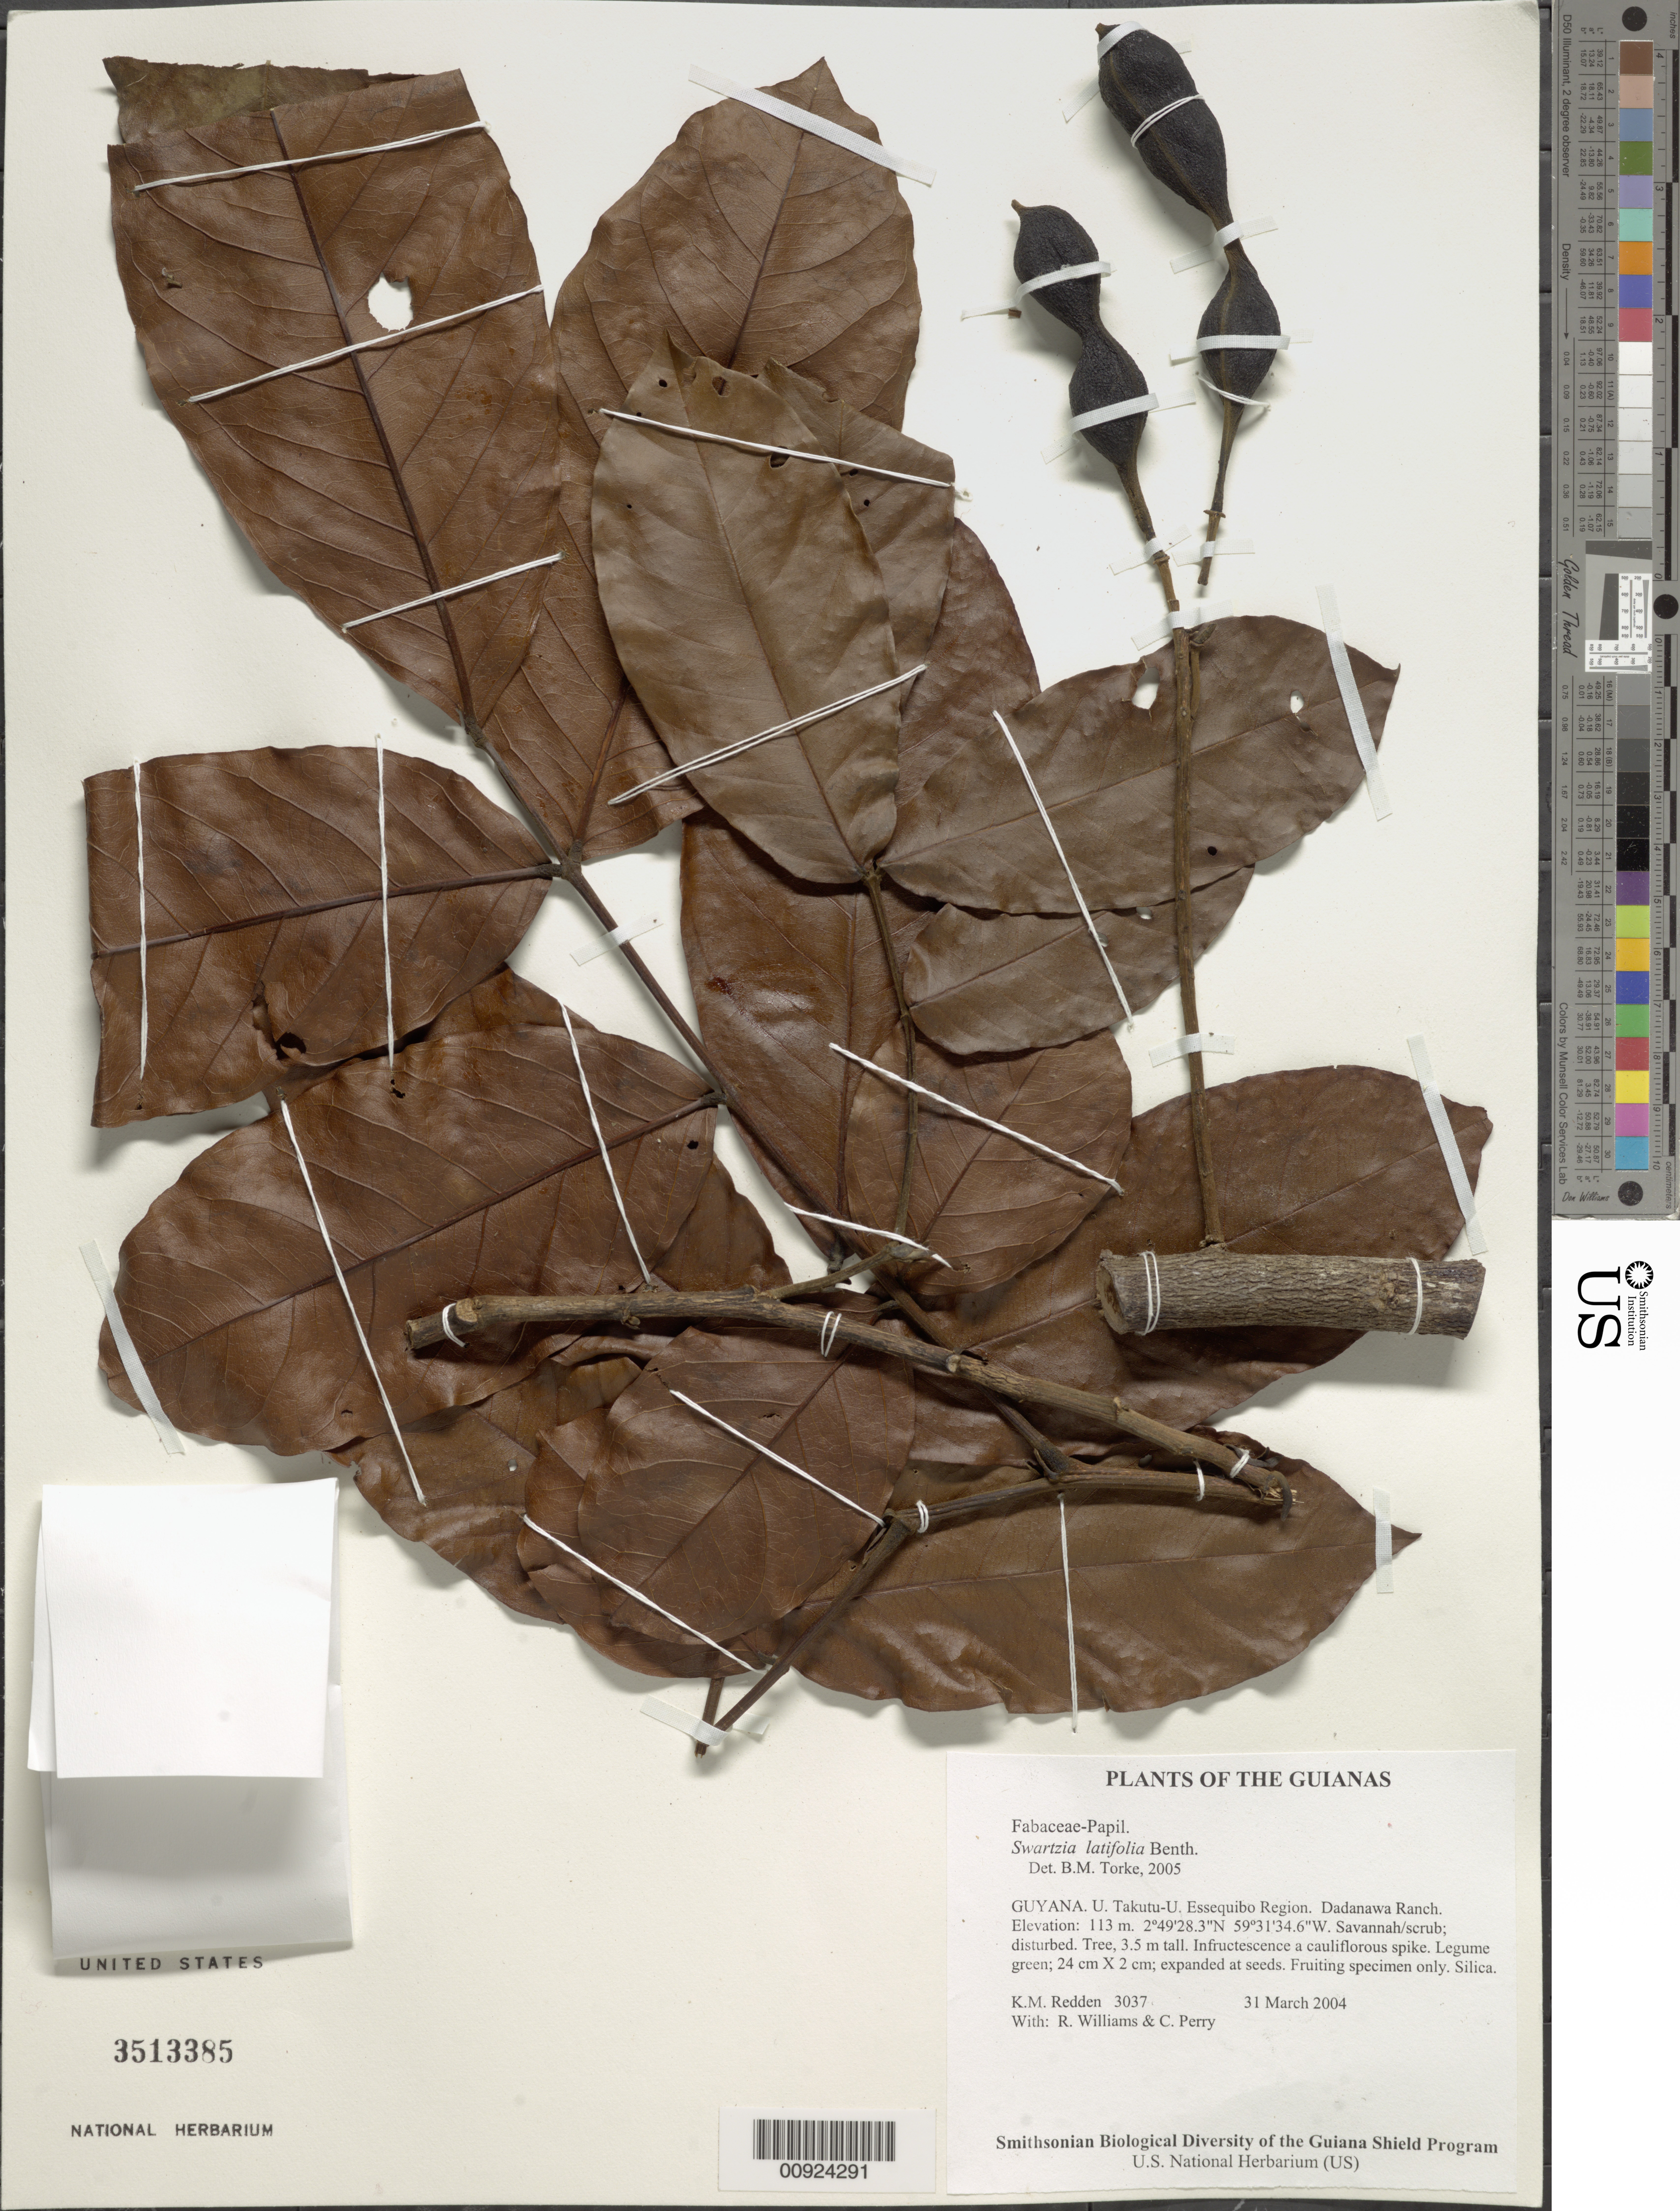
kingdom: Plantae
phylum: Tracheophyta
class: Magnoliopsida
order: Fabales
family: Fabaceae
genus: Swartzia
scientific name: Swartzia latifolia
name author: Benth.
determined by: Torke, B. M., (MO)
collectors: K. M. Redden, R. Williams & C. Perry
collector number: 3037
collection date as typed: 31 March 2004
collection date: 2004-03-31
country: Guyana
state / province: U. Takutu-U. Essequibo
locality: Dadanawa Ranch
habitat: Savanna/scrub; disturbed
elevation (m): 113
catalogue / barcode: US 3513385